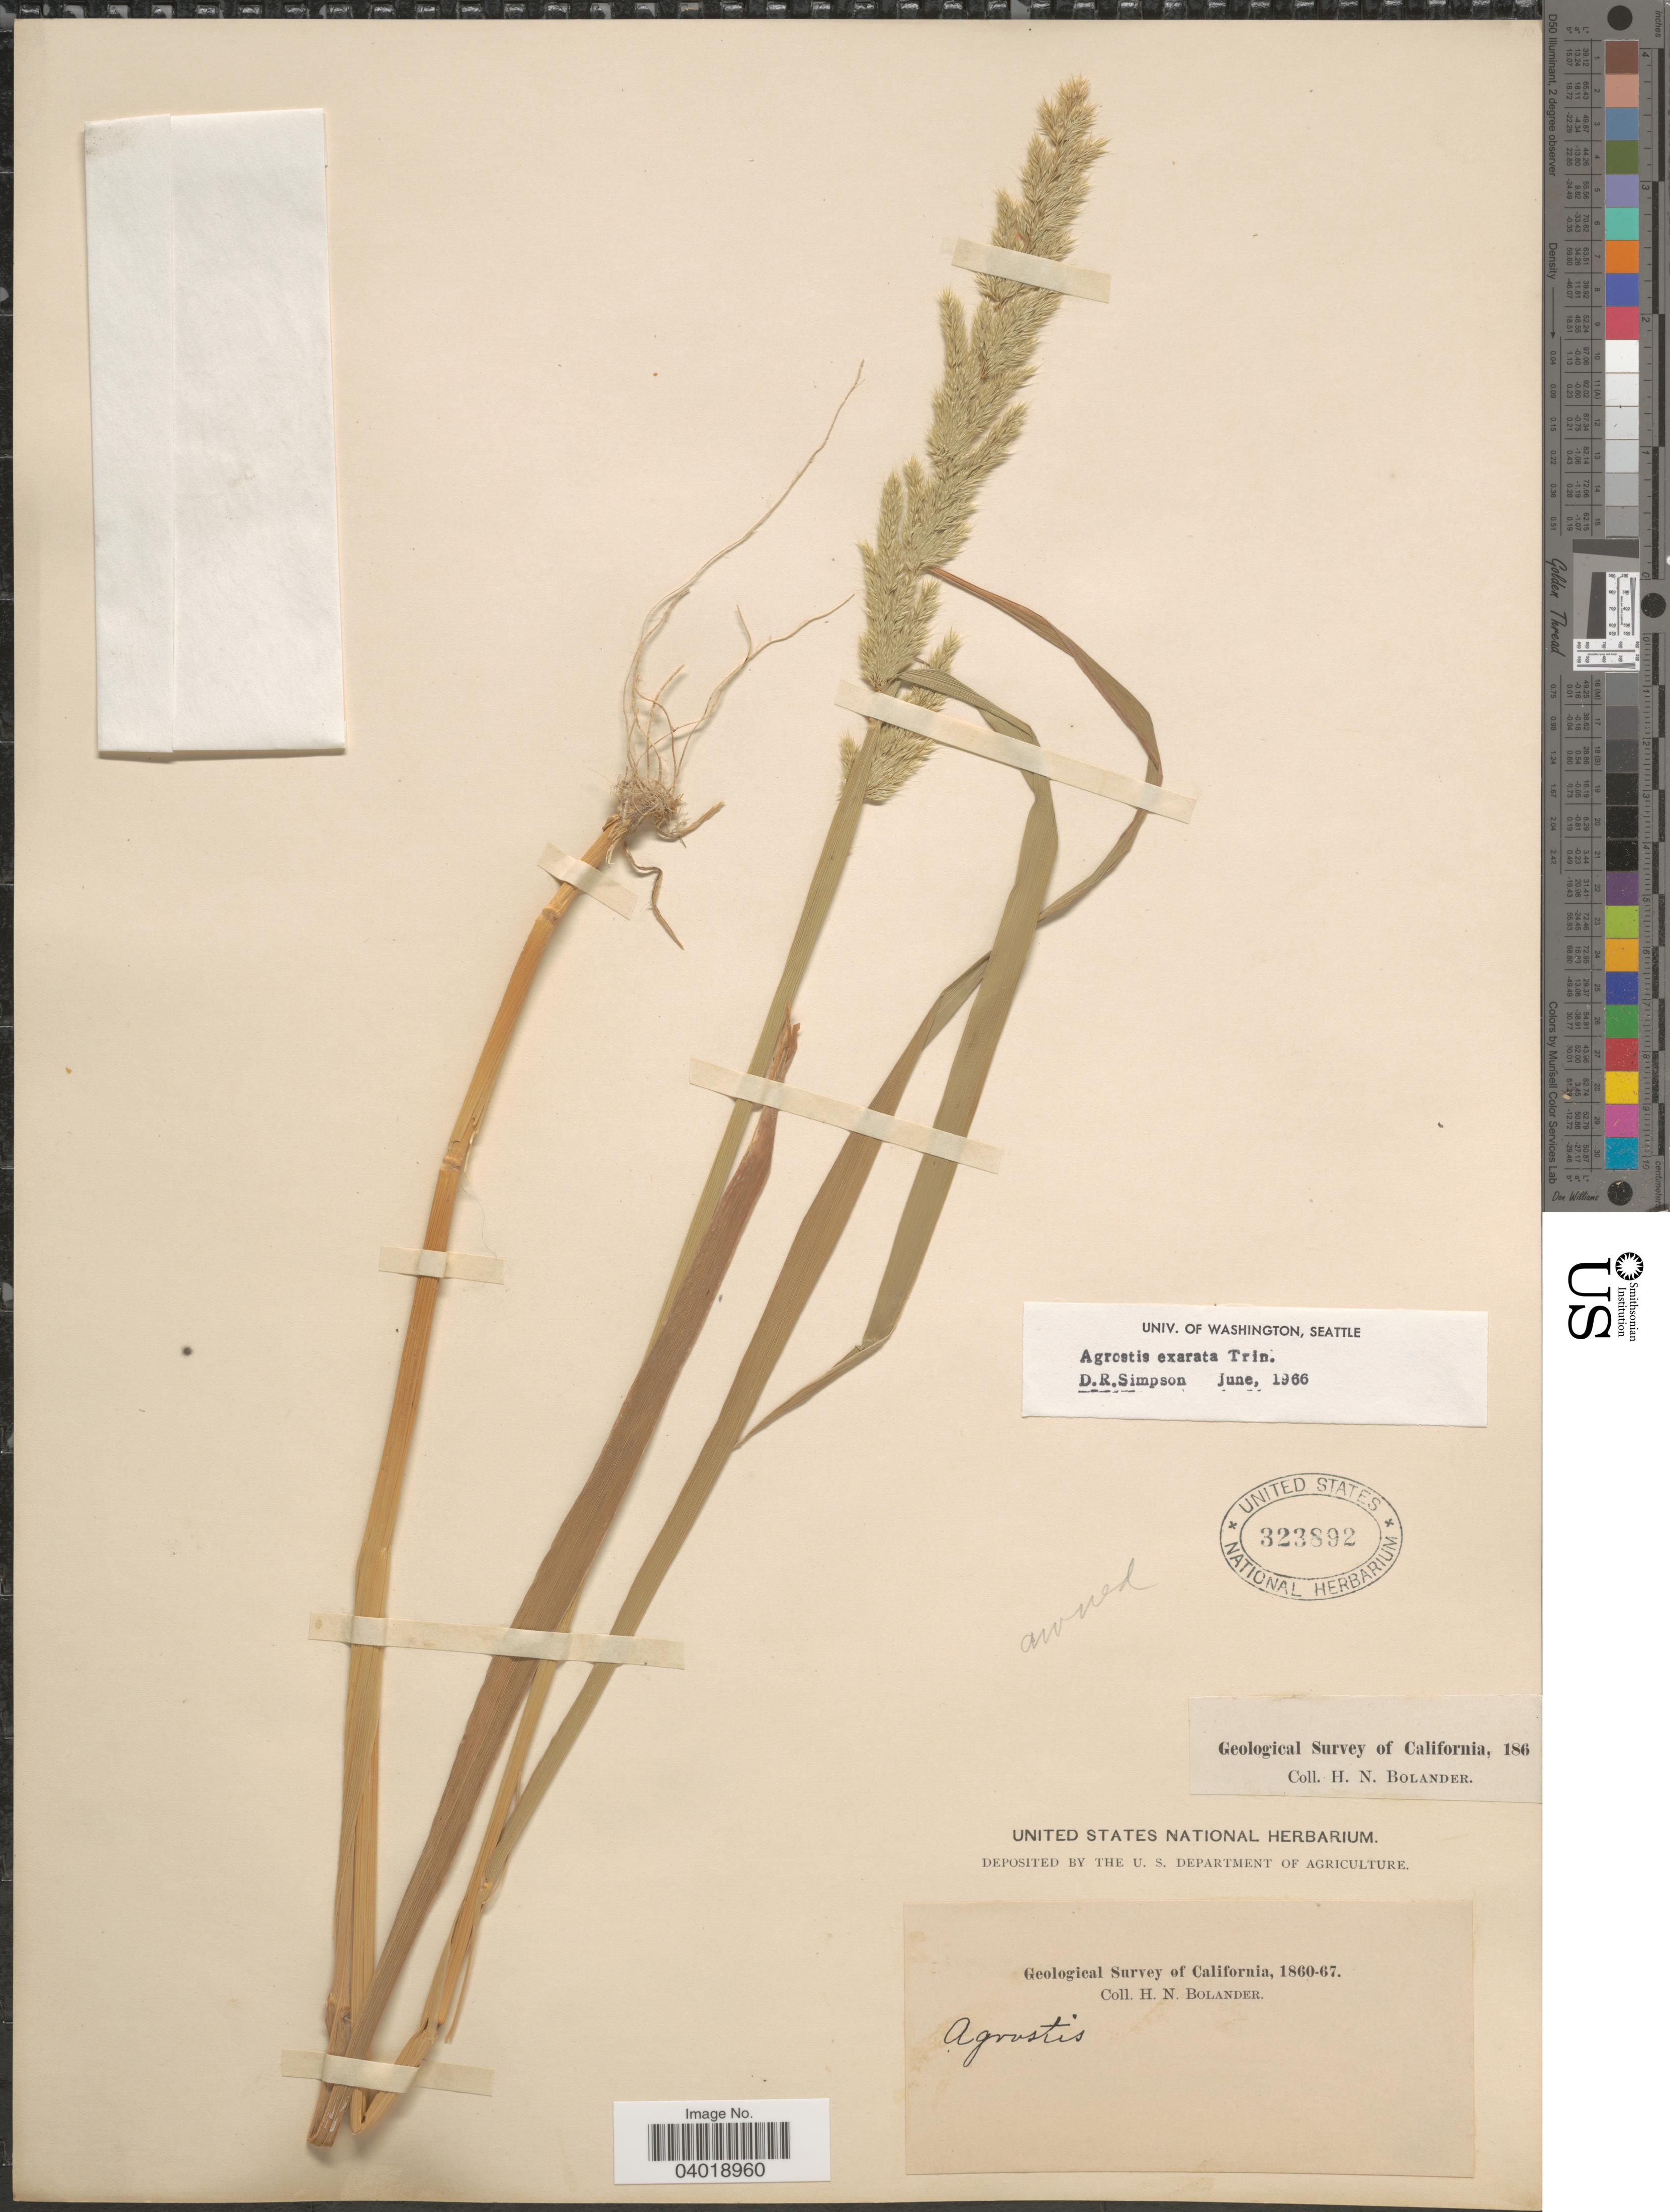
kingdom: Plantae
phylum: Tracheophyta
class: Liliopsida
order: Poales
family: Poaceae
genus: Agrostis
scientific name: Agrostis exarata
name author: Trin.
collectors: H. Bolander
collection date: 1860/1867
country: United States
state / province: California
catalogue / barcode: US 323892